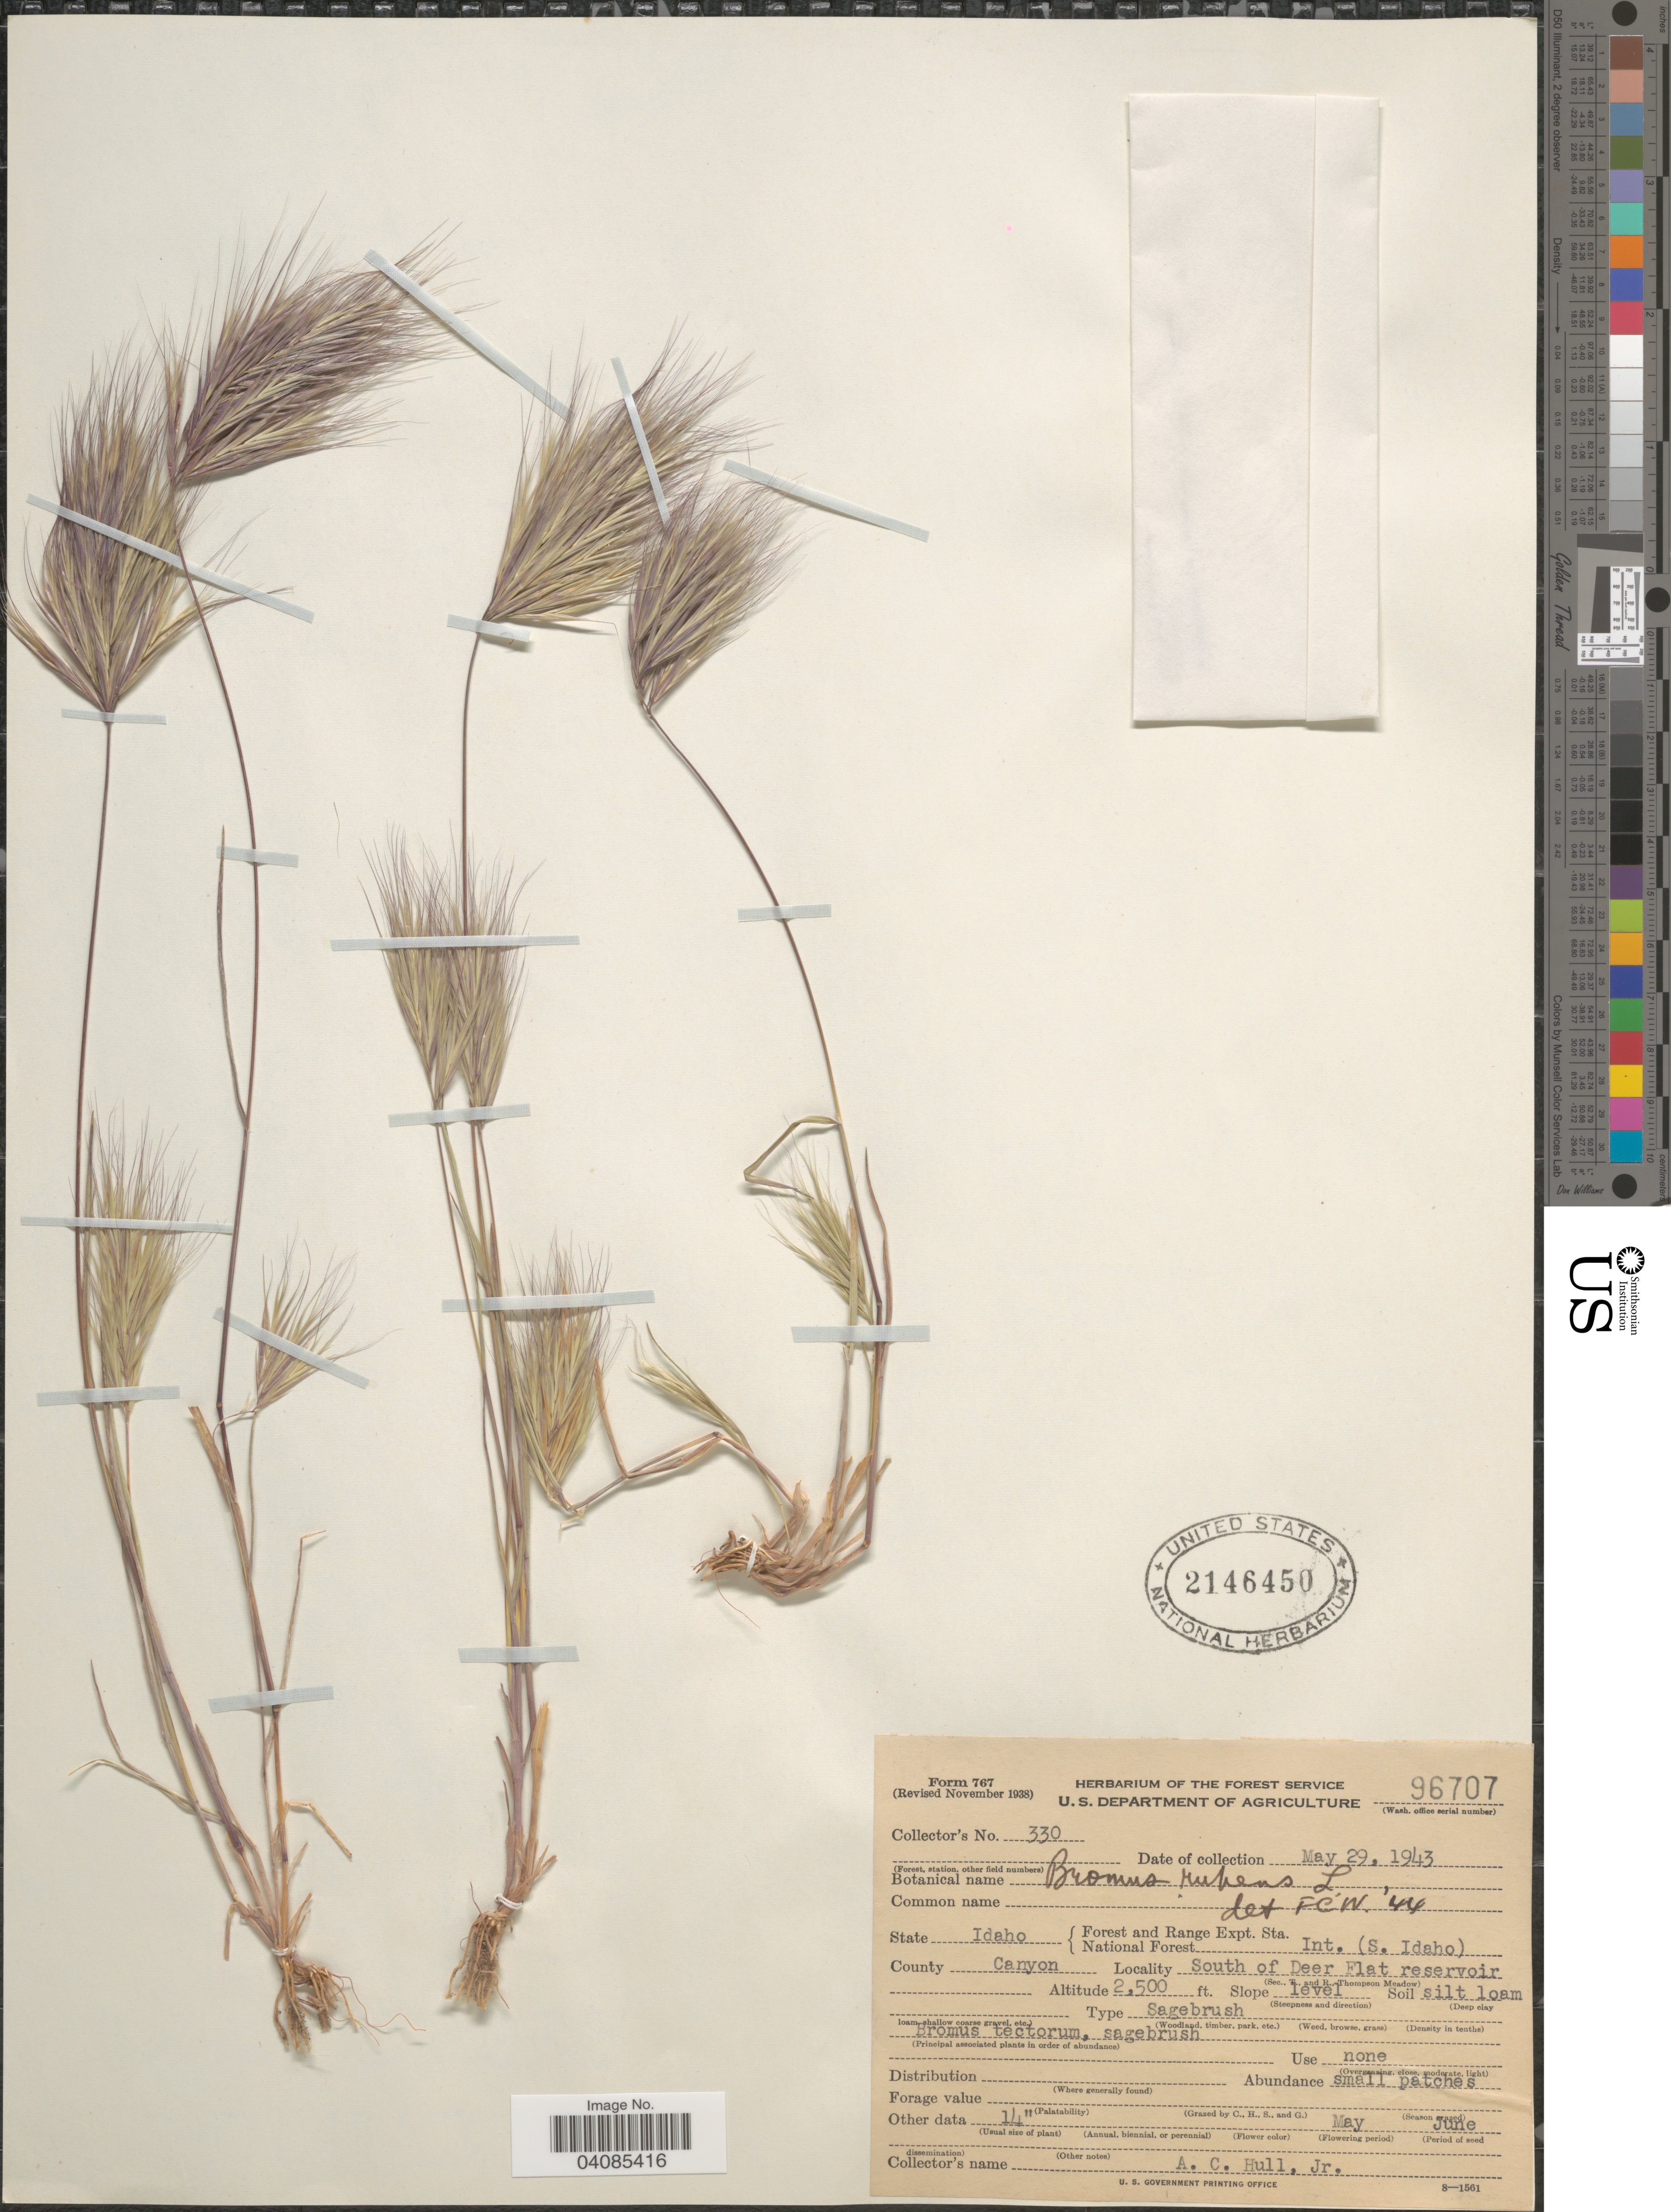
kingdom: Plantae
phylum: Tracheophyta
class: Liliopsida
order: Poales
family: Poaceae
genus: Bromus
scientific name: Bromus rubens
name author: L.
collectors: A. Hull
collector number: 330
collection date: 1943-05-29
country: United States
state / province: Idaho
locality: Forest and Range Expt. Sta. National Forest. Int. (S. Idaho). County Canyon. South of Deer Flat reservoir.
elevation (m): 762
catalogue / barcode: US 2146450